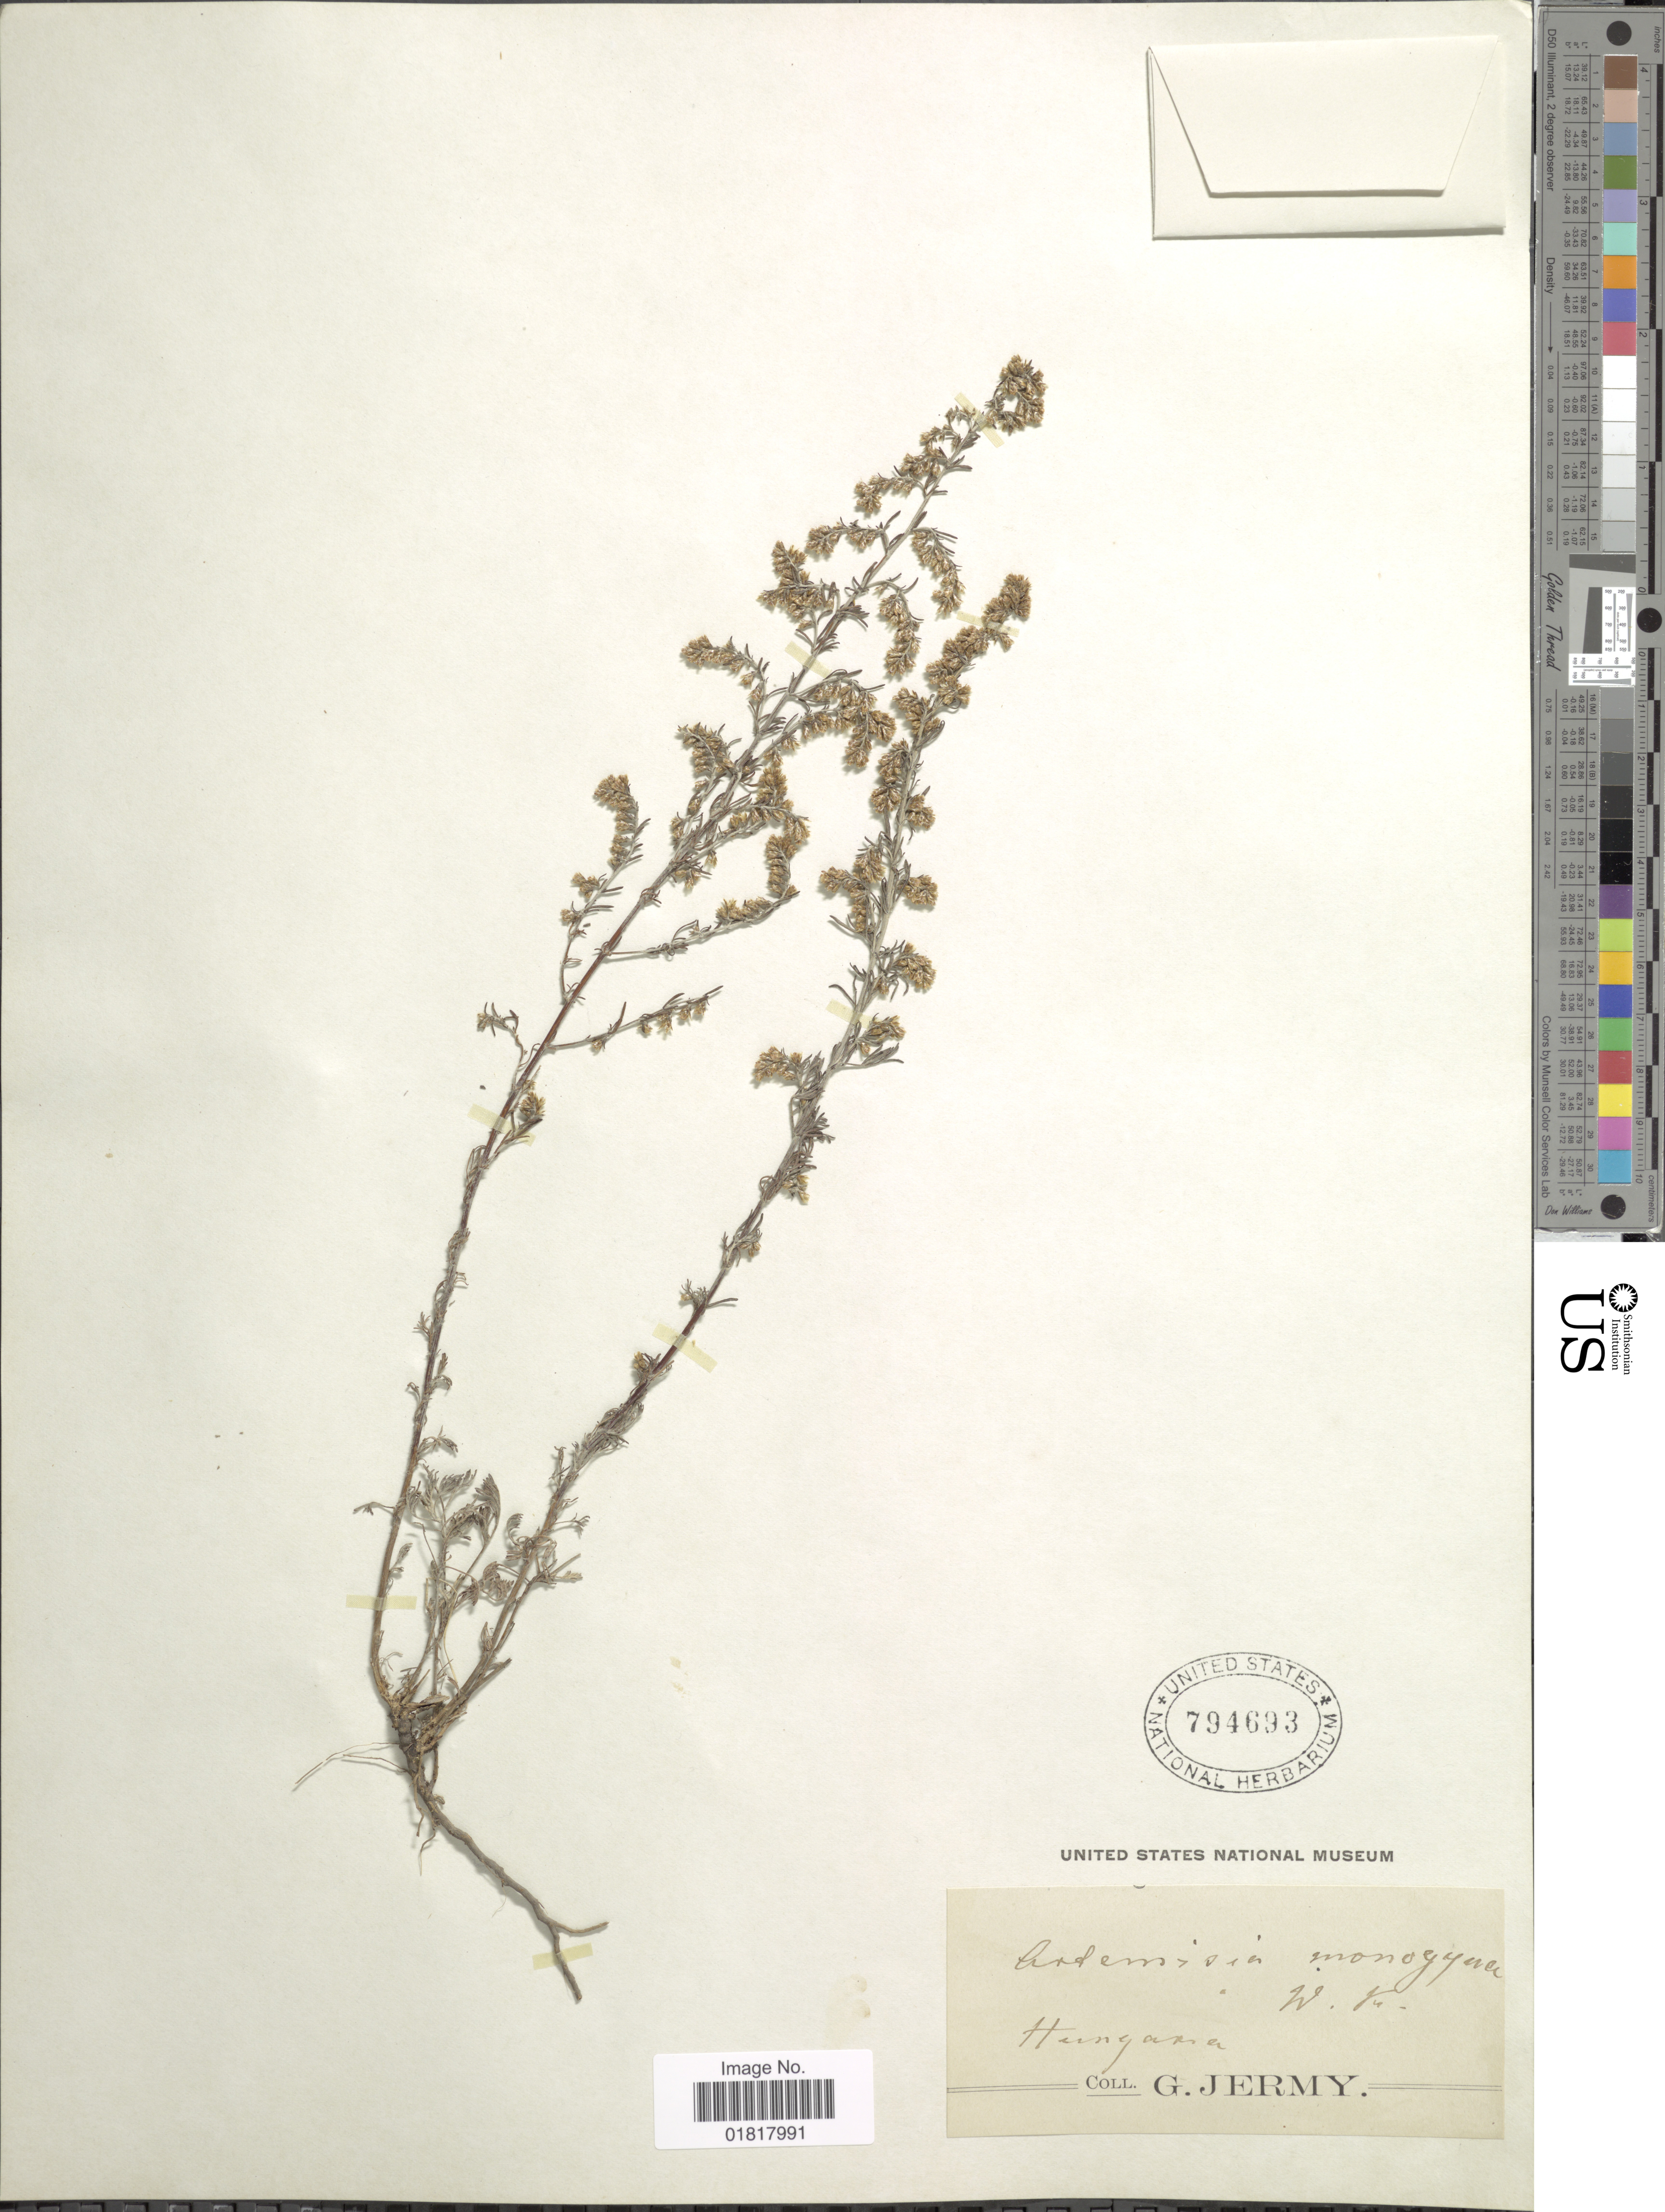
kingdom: Plantae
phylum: Tracheophyta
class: Magnoliopsida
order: Asterales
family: Asteraceae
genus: Artemisia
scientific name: Artemisia monogyna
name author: Poljakov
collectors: G. Jermy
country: Hungary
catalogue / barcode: US 794693